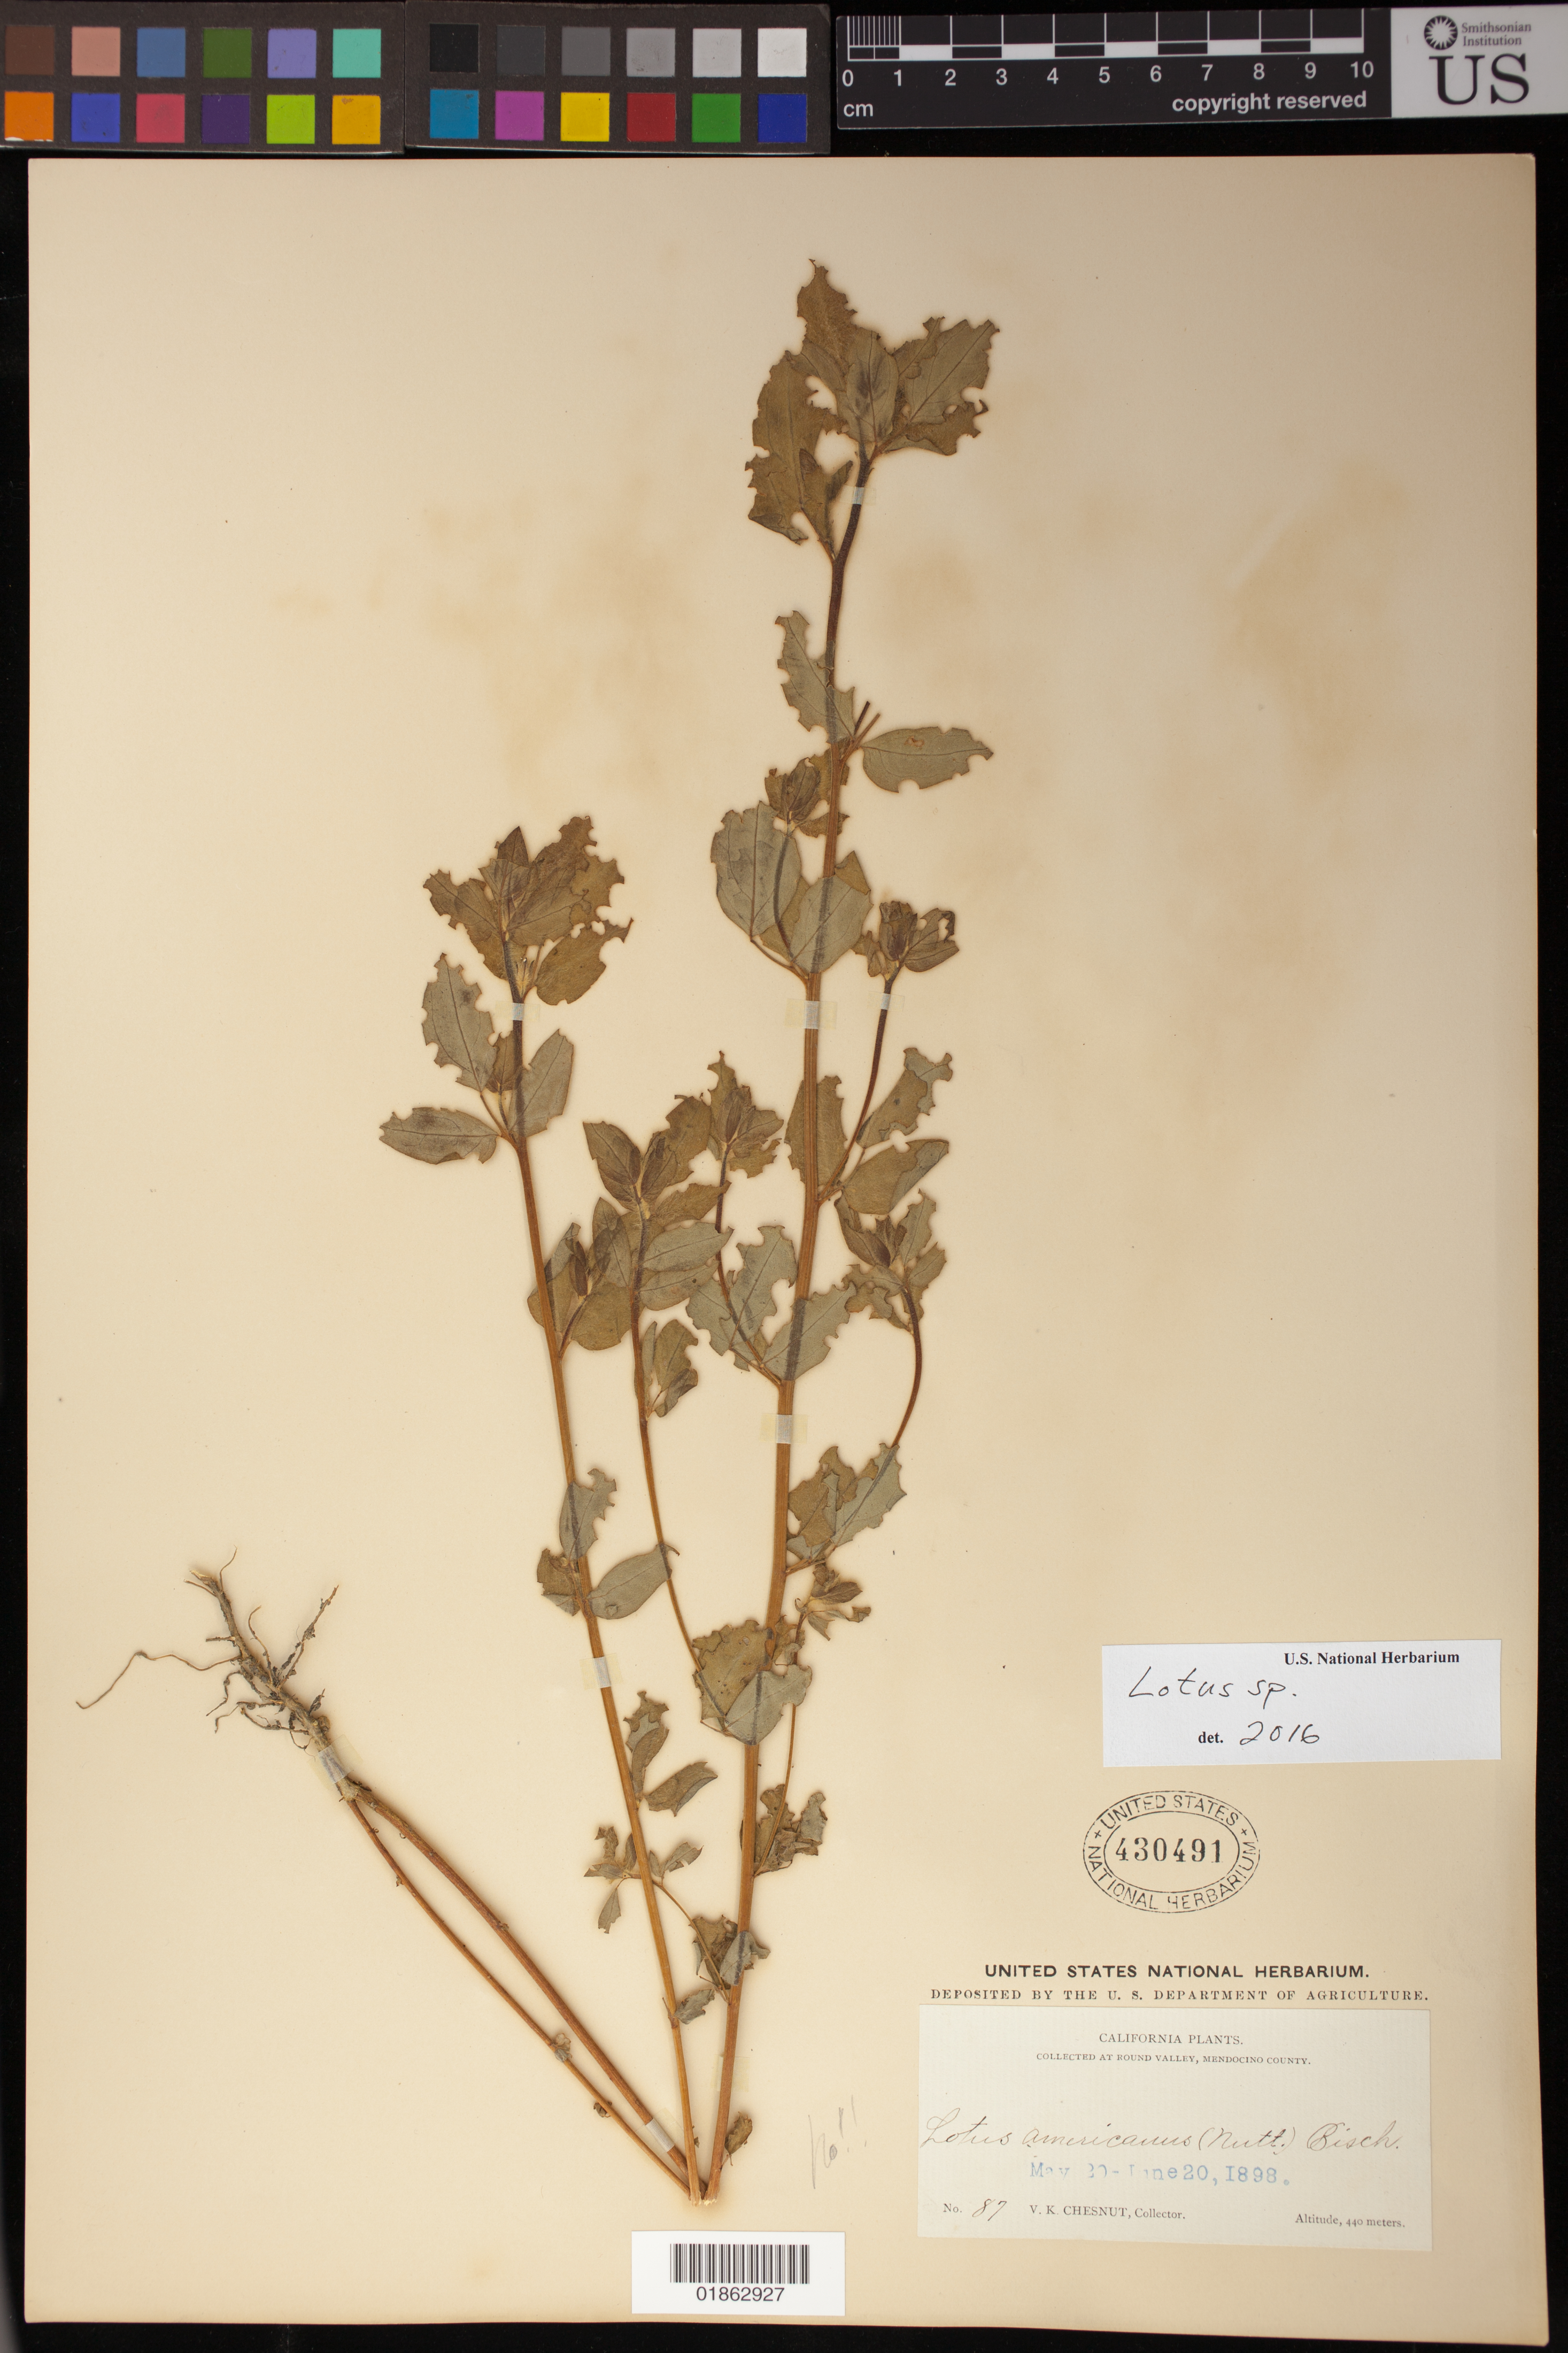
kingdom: Plantae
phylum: Tracheophyta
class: Magnoliopsida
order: Fabales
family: Fabaceae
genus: Lotus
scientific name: Lotus sp.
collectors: V. Chesnut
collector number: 87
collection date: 1898-05-20/1898-06-20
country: United States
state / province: California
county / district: Mendocino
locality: Round Valley.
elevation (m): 440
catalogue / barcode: US 430491